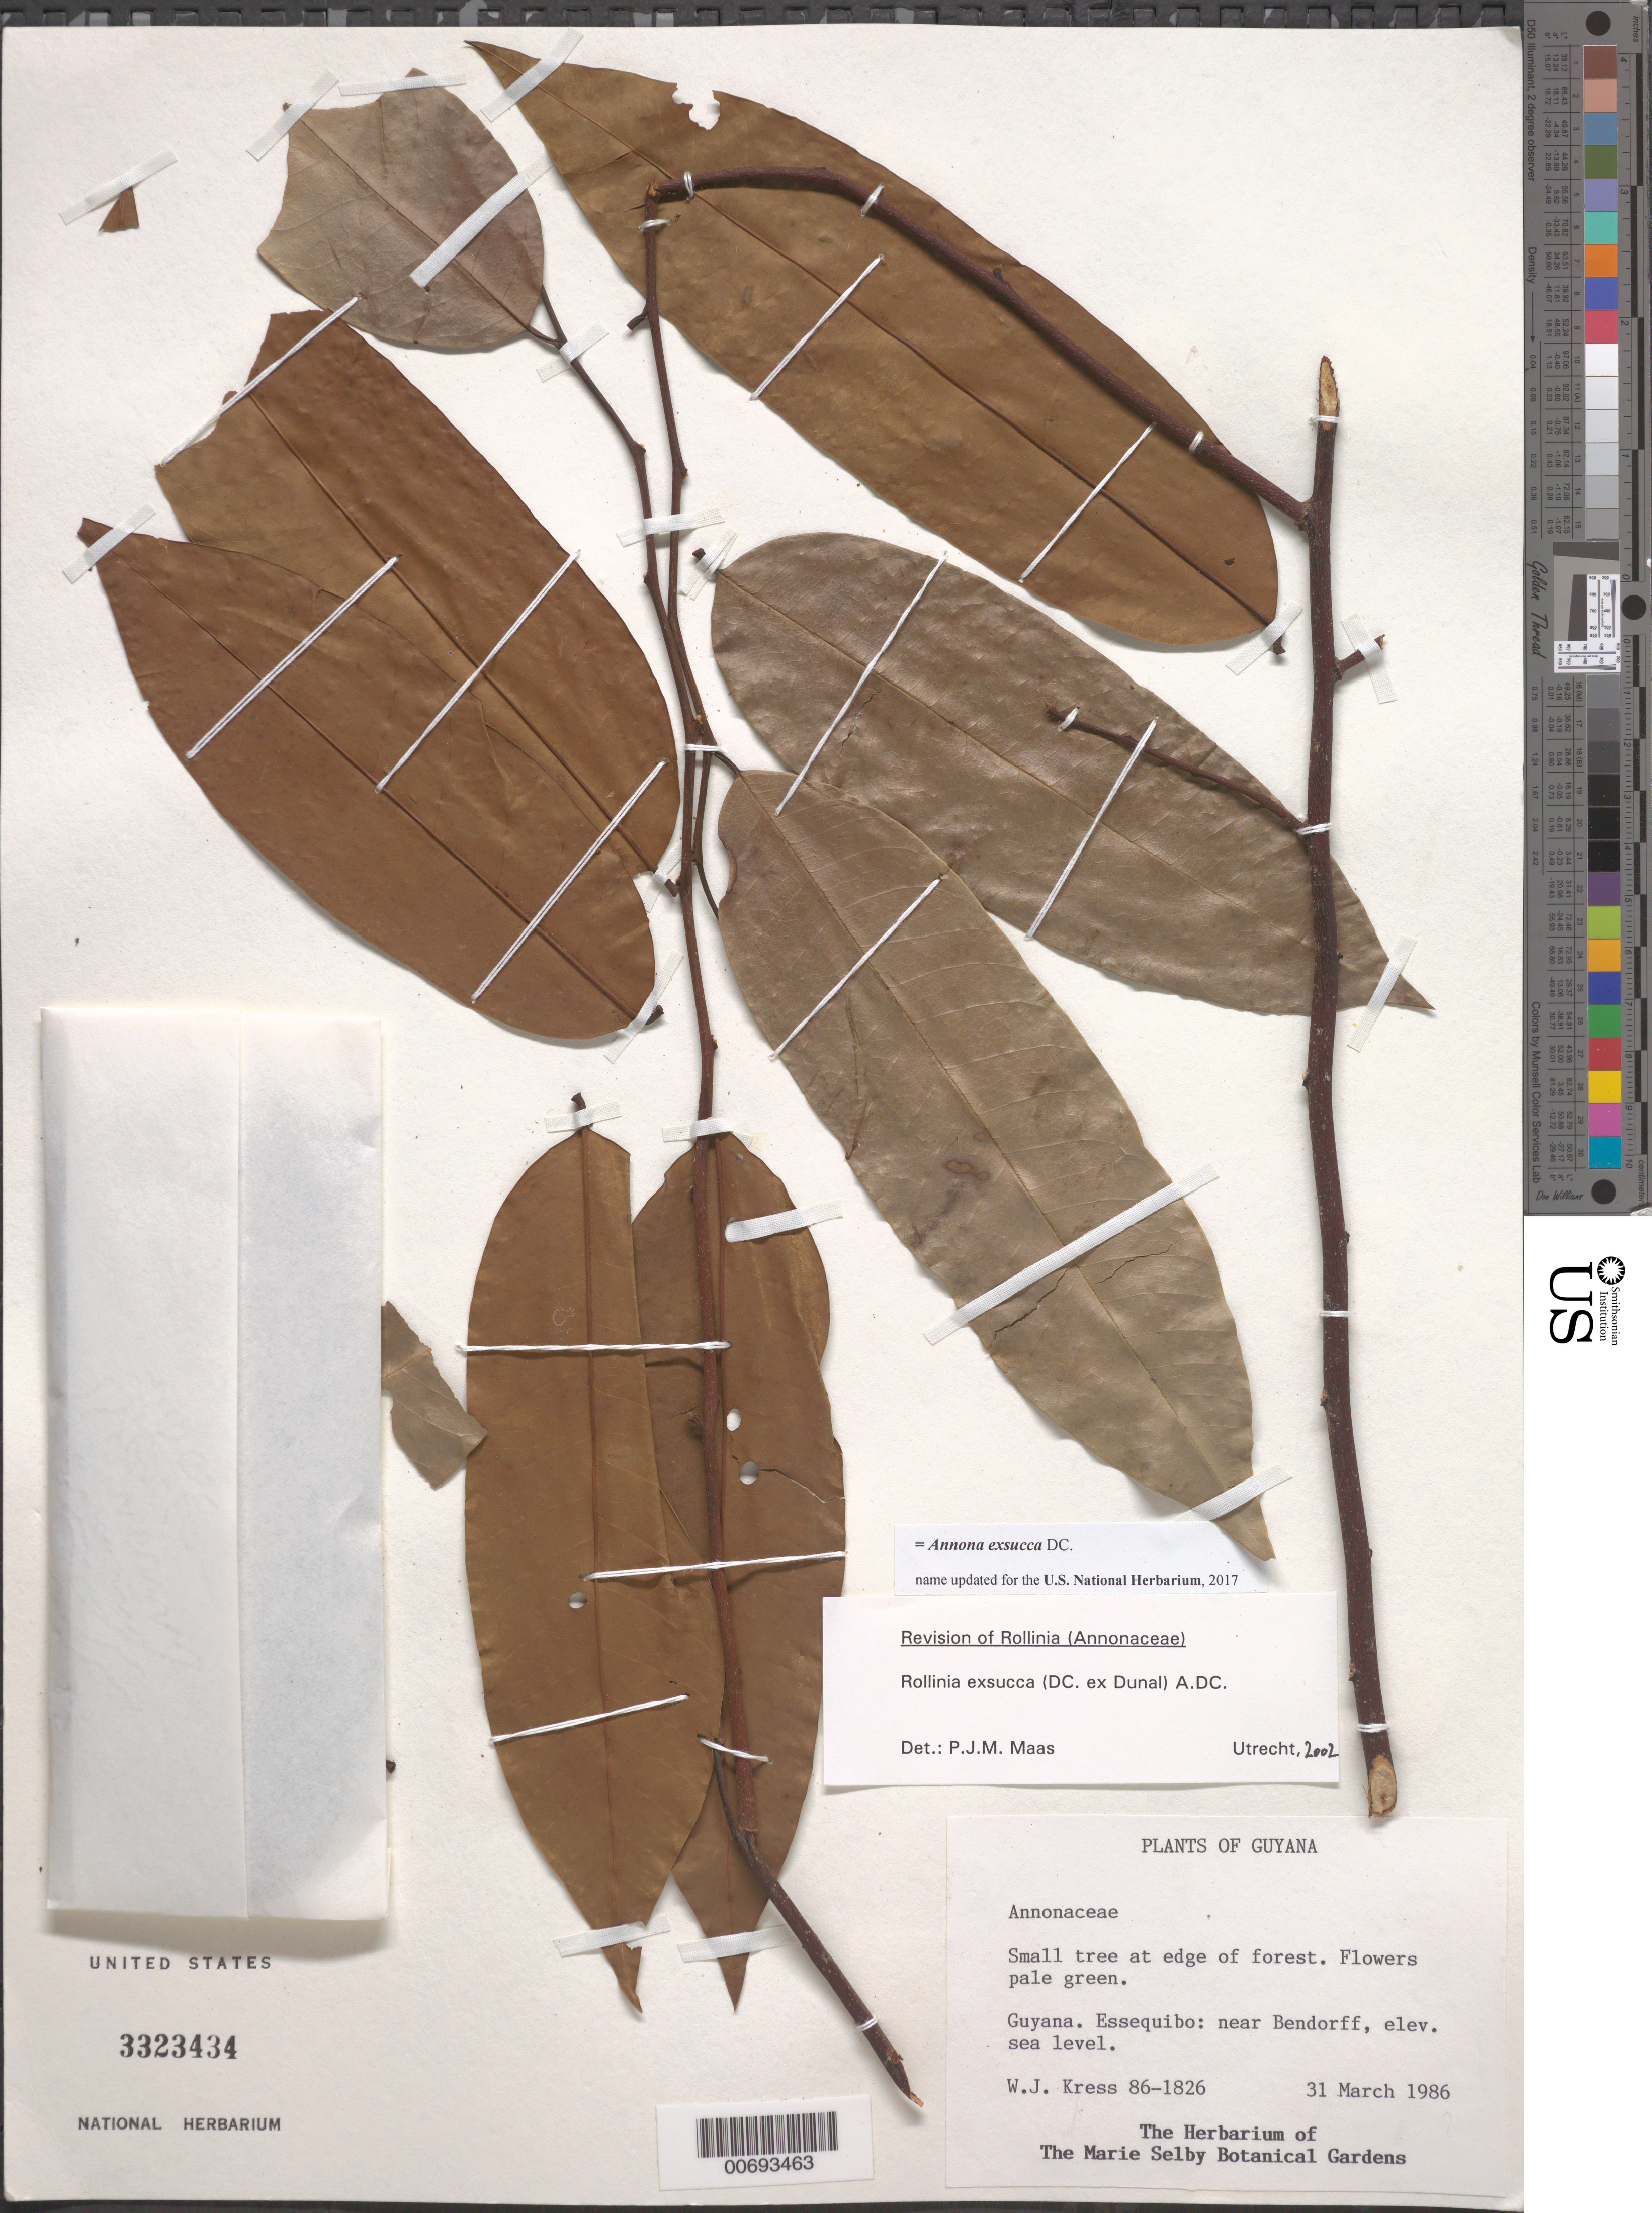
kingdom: Plantae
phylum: Tracheophyta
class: Magnoliopsida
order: Magnoliales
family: Annonaceae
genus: Annona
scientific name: Annona exsucca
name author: DC. ex Dunal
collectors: W. J. Kress, R. Montgomery, D. Carli & B. Ramsaroop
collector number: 86 1826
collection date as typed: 31-Mar-86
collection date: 1986-03-31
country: Guyana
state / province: Pomeroon-Supenaam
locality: Essequibo; near Bendorff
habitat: Edge of forest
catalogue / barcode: US 3323434